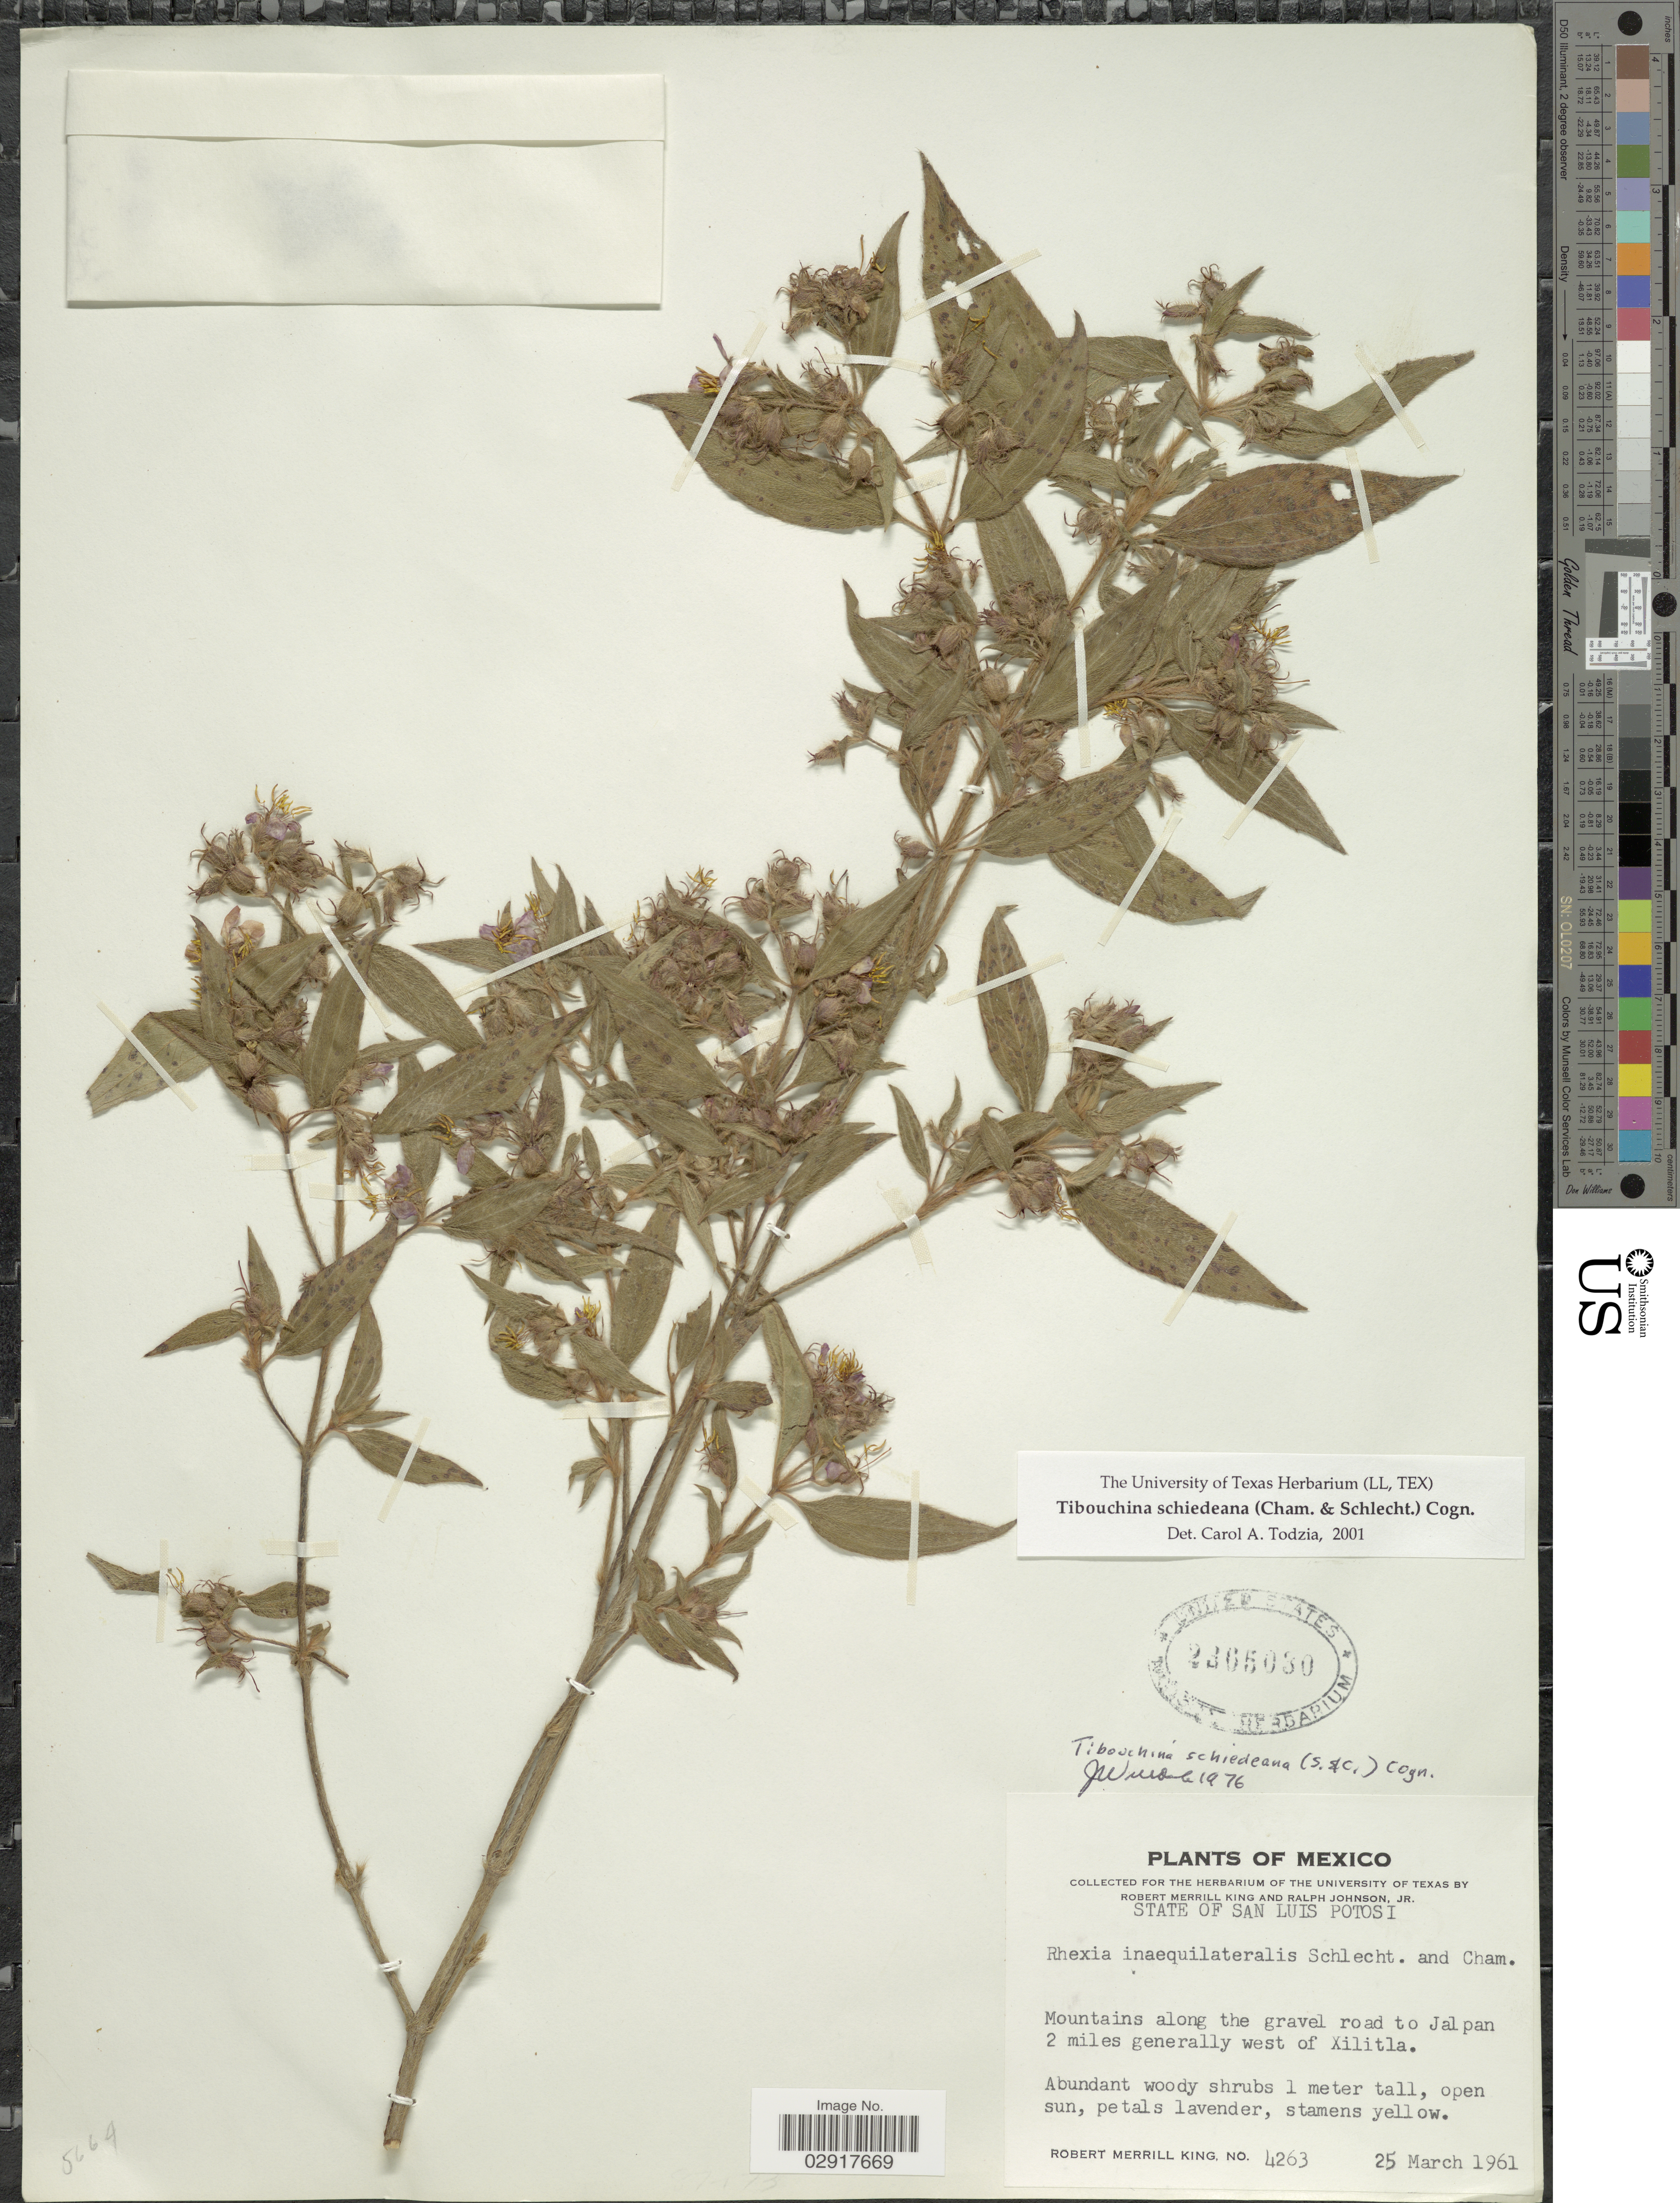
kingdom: Plantae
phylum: Tracheophyta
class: Magnoliopsida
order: Myrtales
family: Melastomataceae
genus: Chaetogastra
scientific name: Chaetogastra schiedeana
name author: (Schltdl. & Cham.) Walp.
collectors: R. M. King & R. Johnson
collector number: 4263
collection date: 1961-03-25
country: Mexico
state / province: San Luis Potosí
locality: State of San Luis Potosi. Mountains along the gravel road to Jalpan 2 miles generally west of Xilitla.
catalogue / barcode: US 2365030